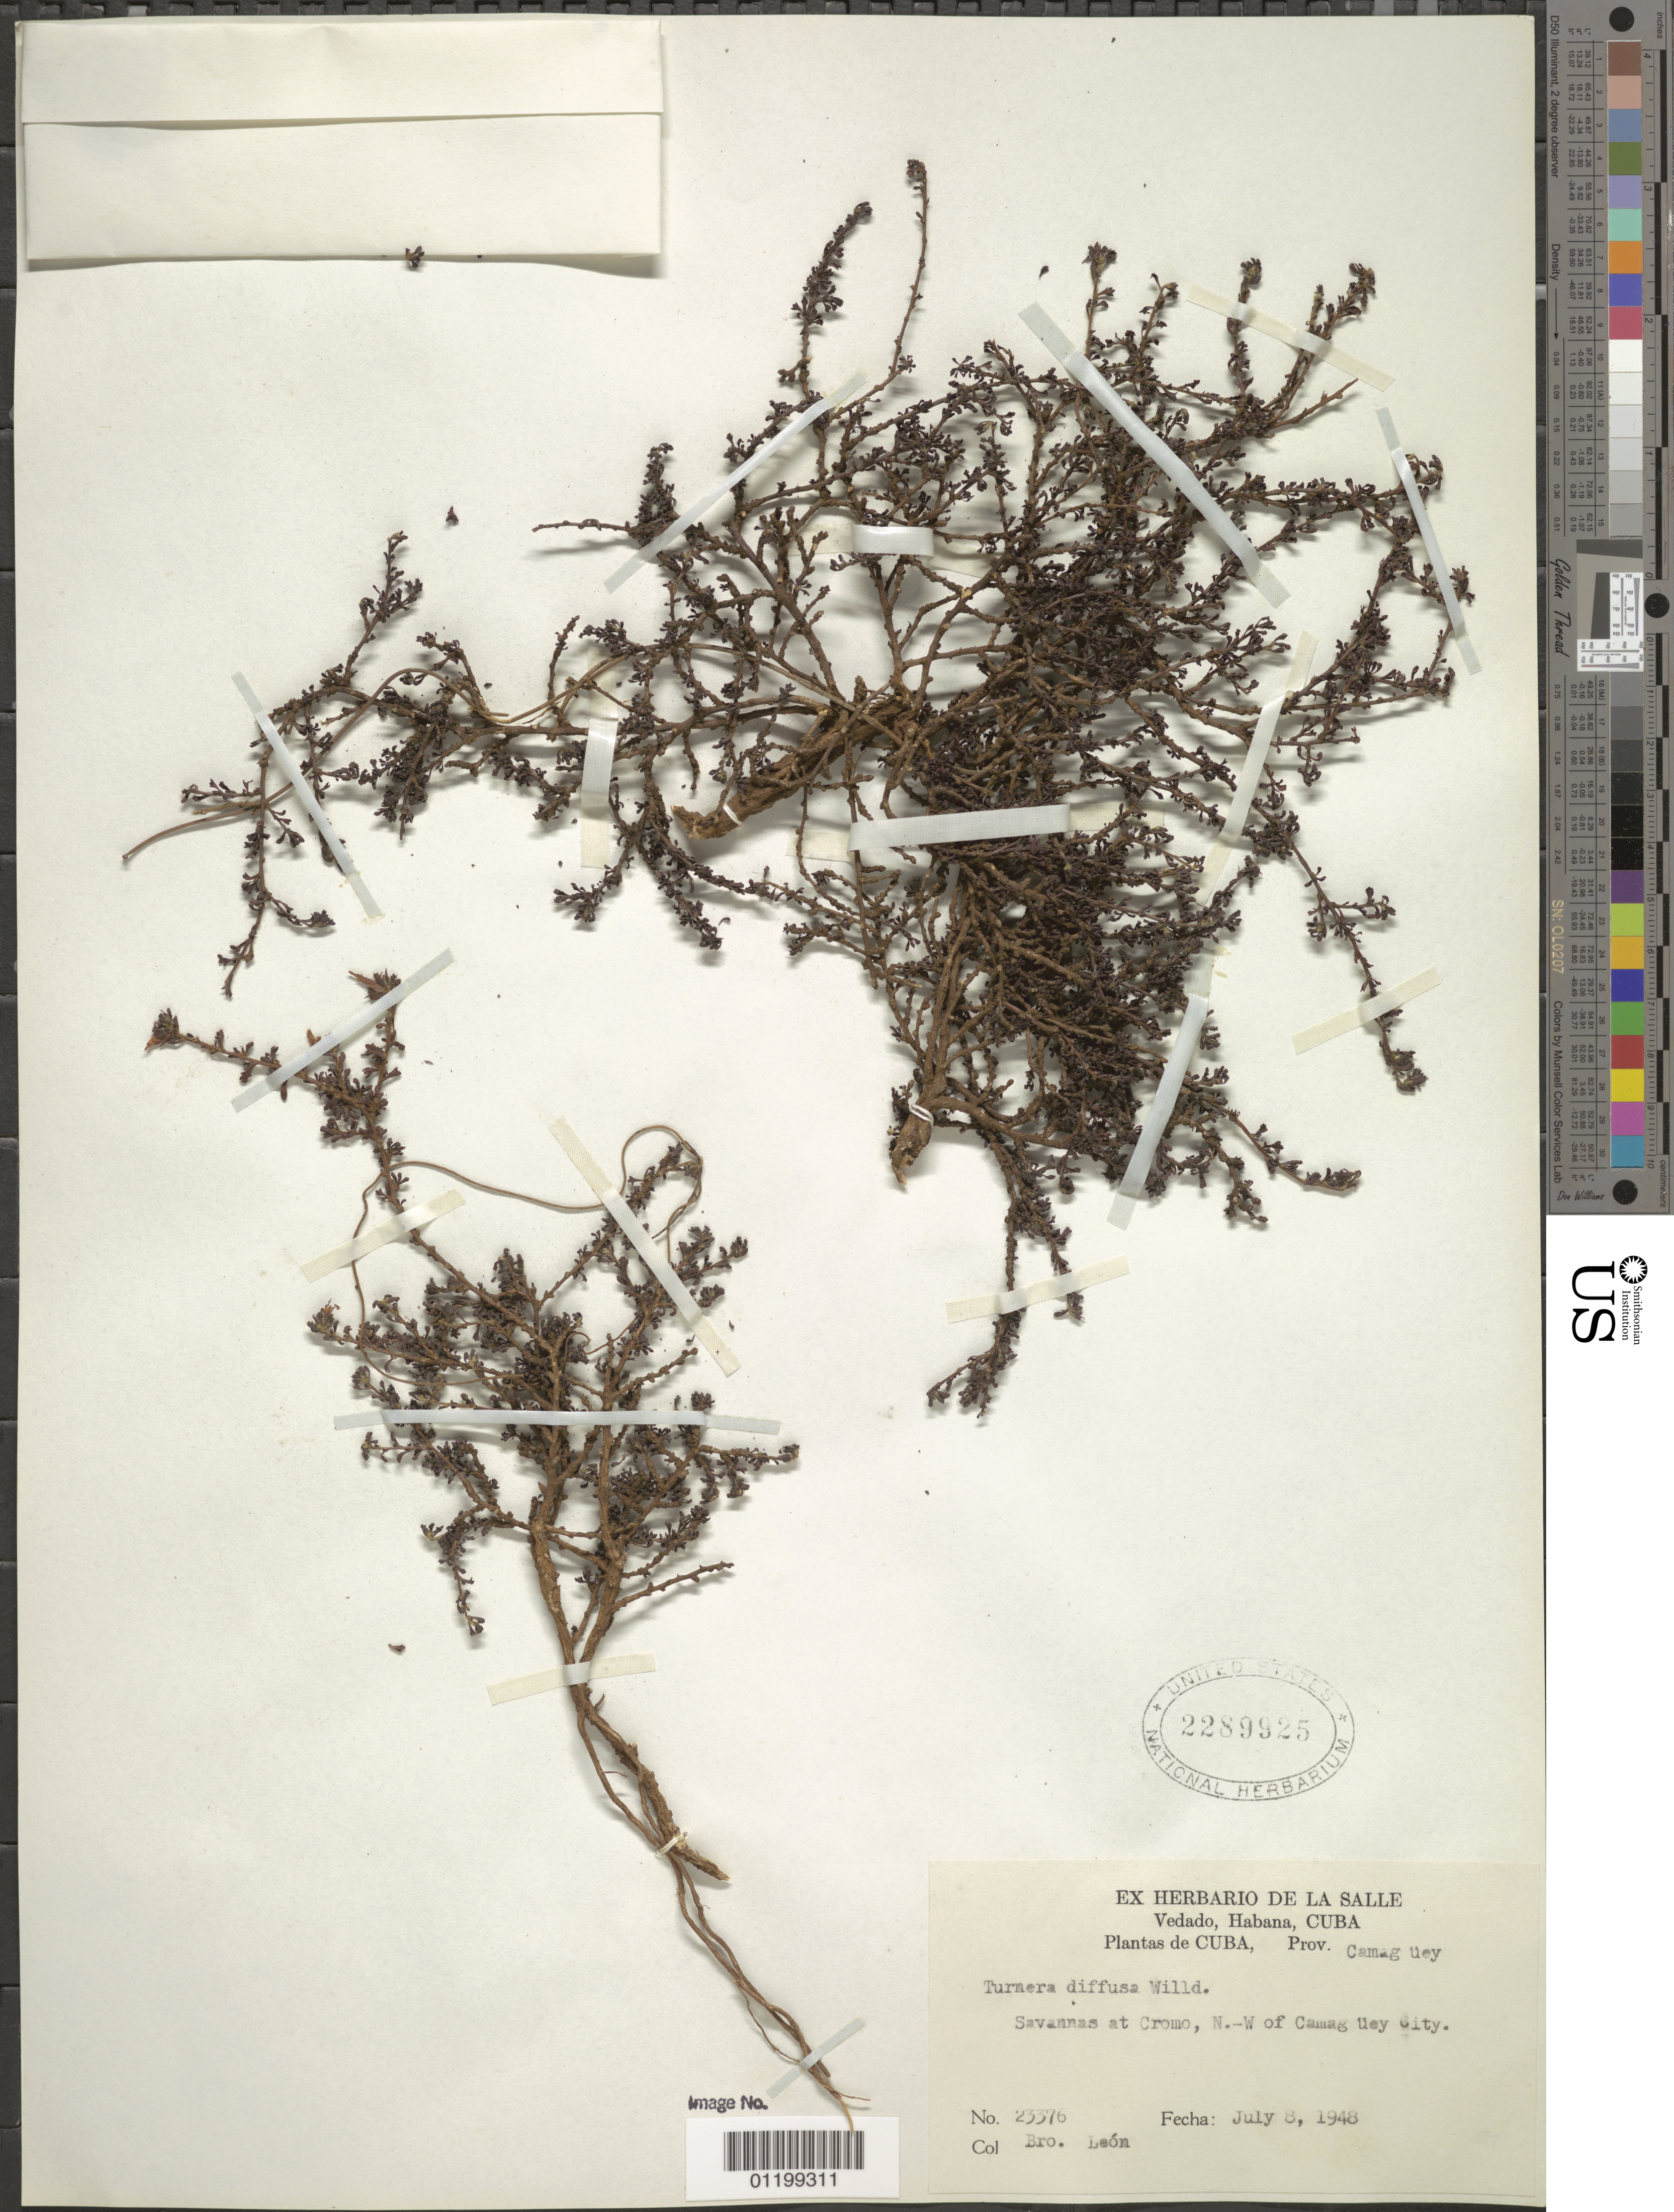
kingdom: Plantae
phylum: Tracheophyta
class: Magnoliopsida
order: Malpighiales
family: Turneraceae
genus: Turnera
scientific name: Turnera diffusa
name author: Willd. ex Schult.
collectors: Bro. León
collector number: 23376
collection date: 1948-07-08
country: Cuba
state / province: Camagüey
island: Cuba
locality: Savannas at Cromo, NW of Camagüey City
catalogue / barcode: US 2289925